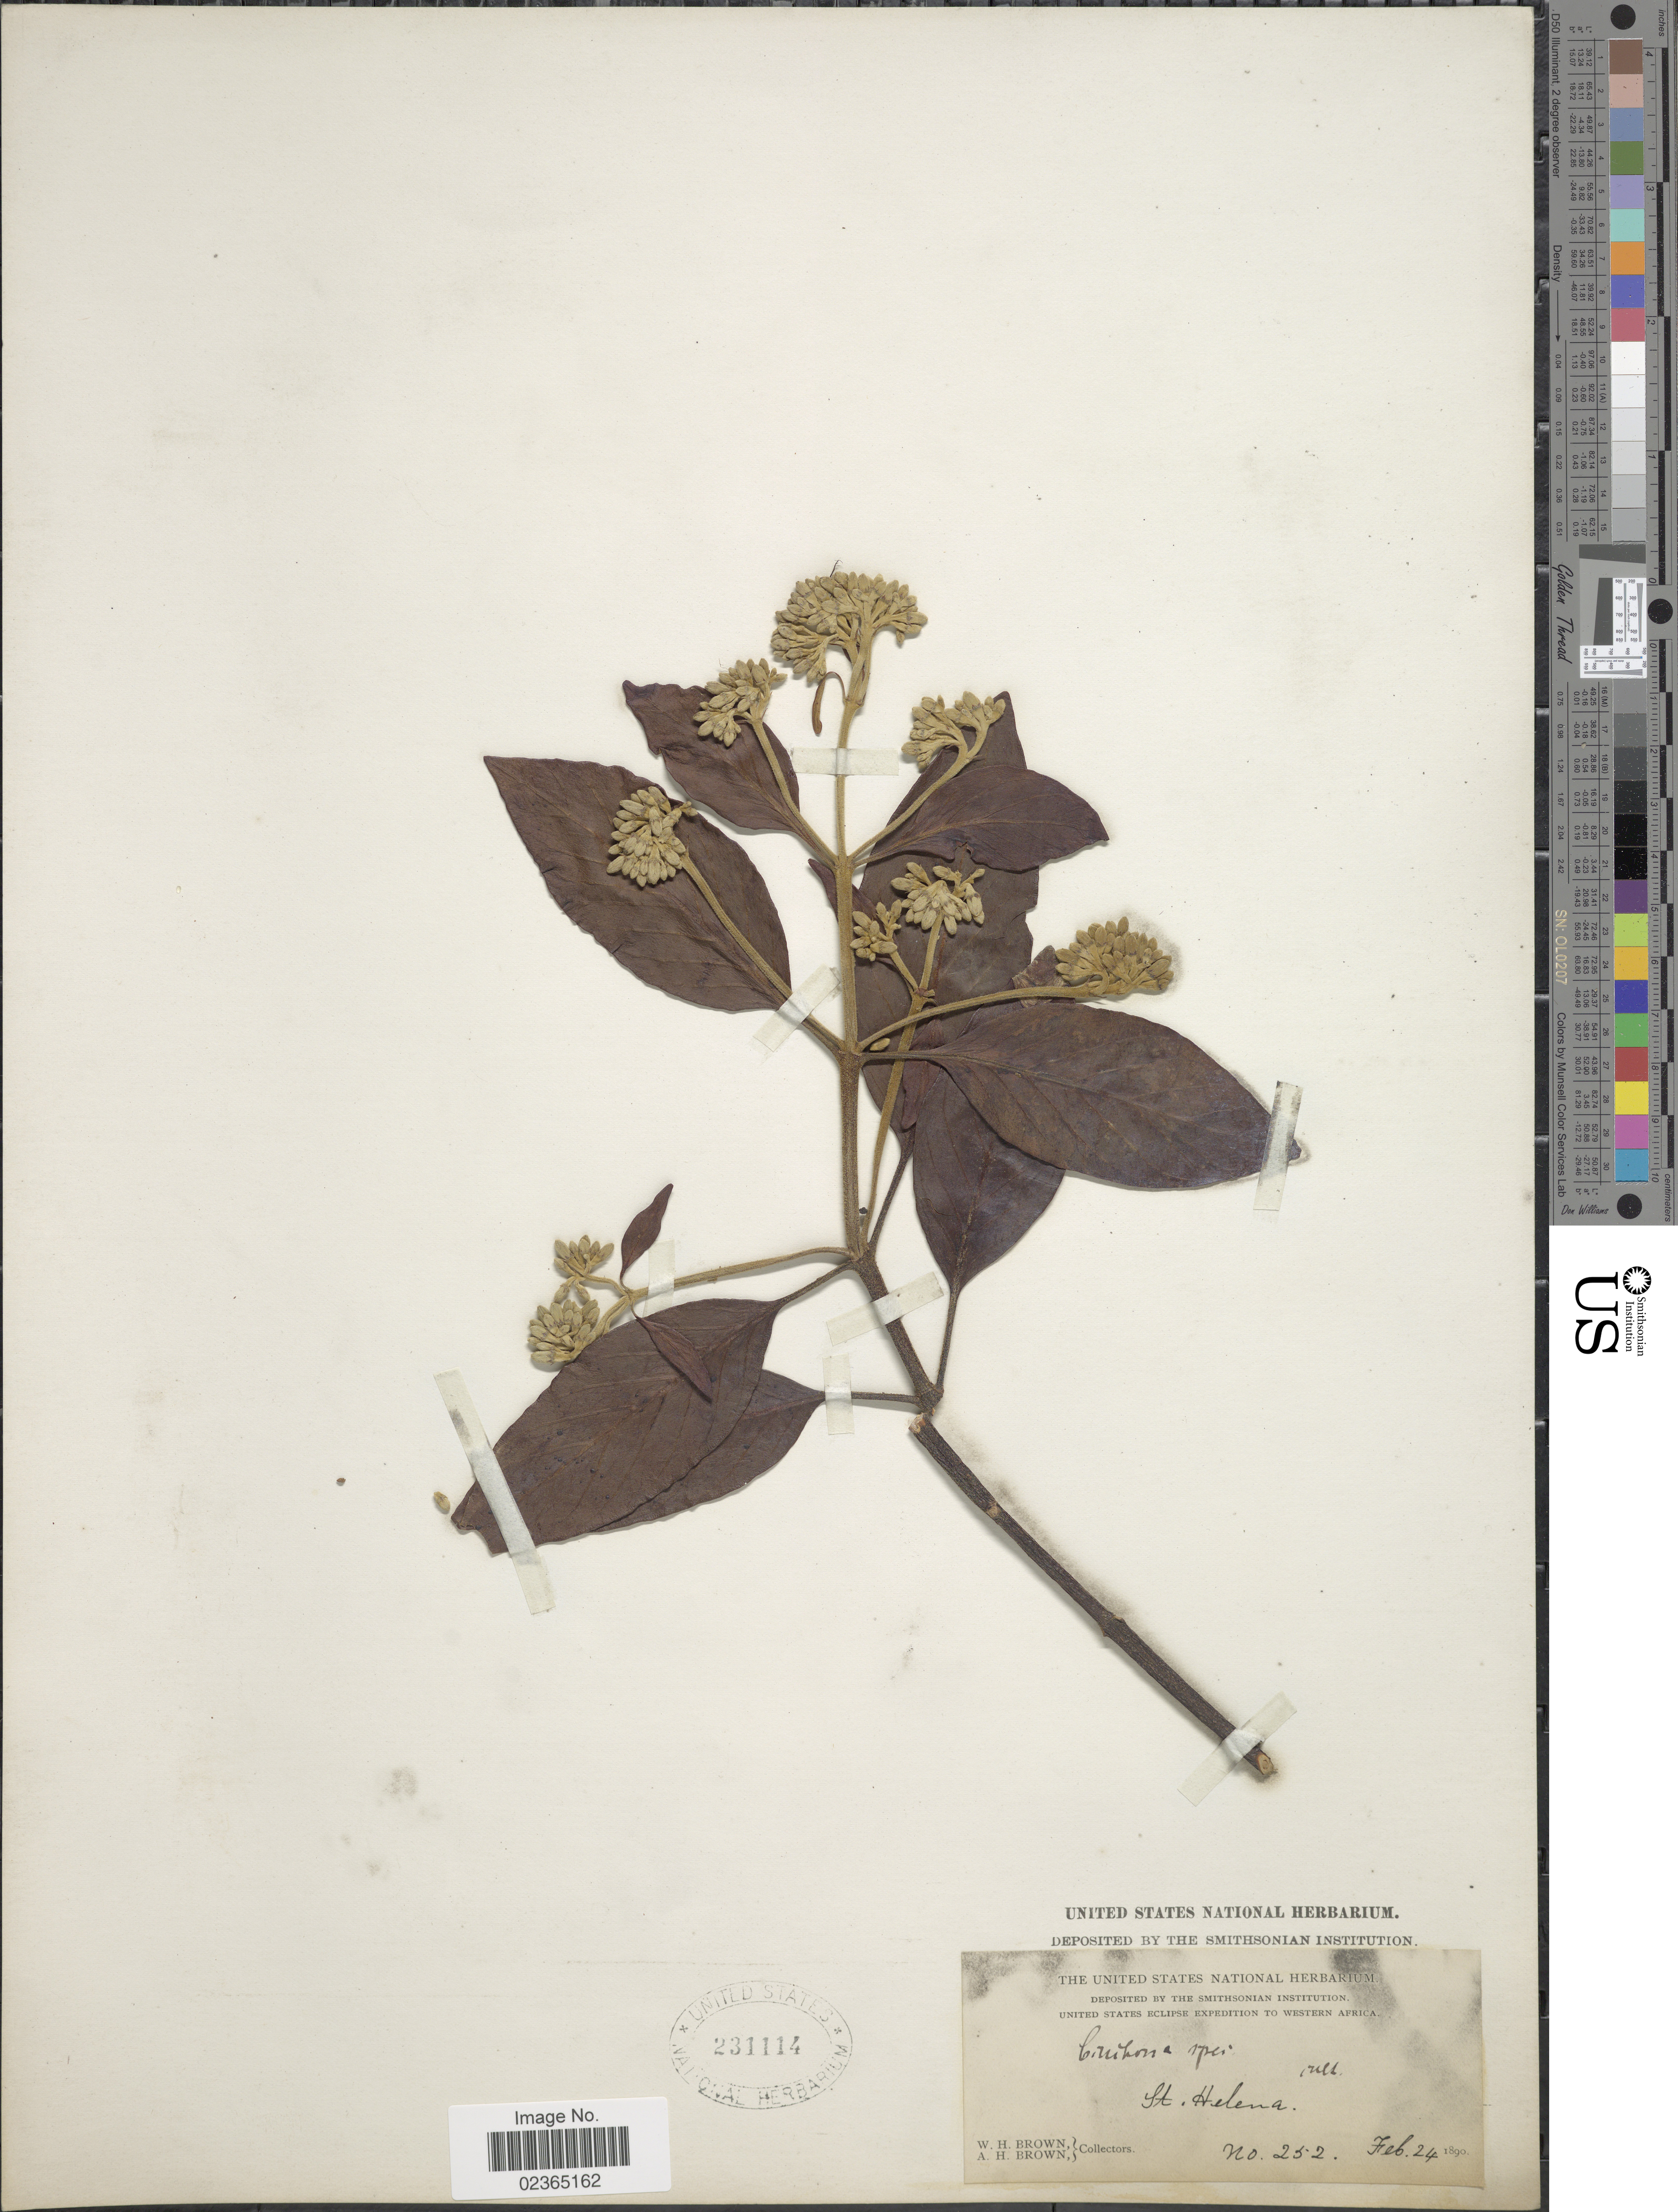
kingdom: Plantae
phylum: Tracheophyta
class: Magnoliopsida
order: Gentianales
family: Rubiaceae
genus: Cinchona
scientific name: Cinchona sp.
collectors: W. H. Brown & A. H. Brown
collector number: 252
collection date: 1890-02-24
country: St. Helena Islands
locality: Western Africa, St. Helena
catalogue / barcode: US 231114